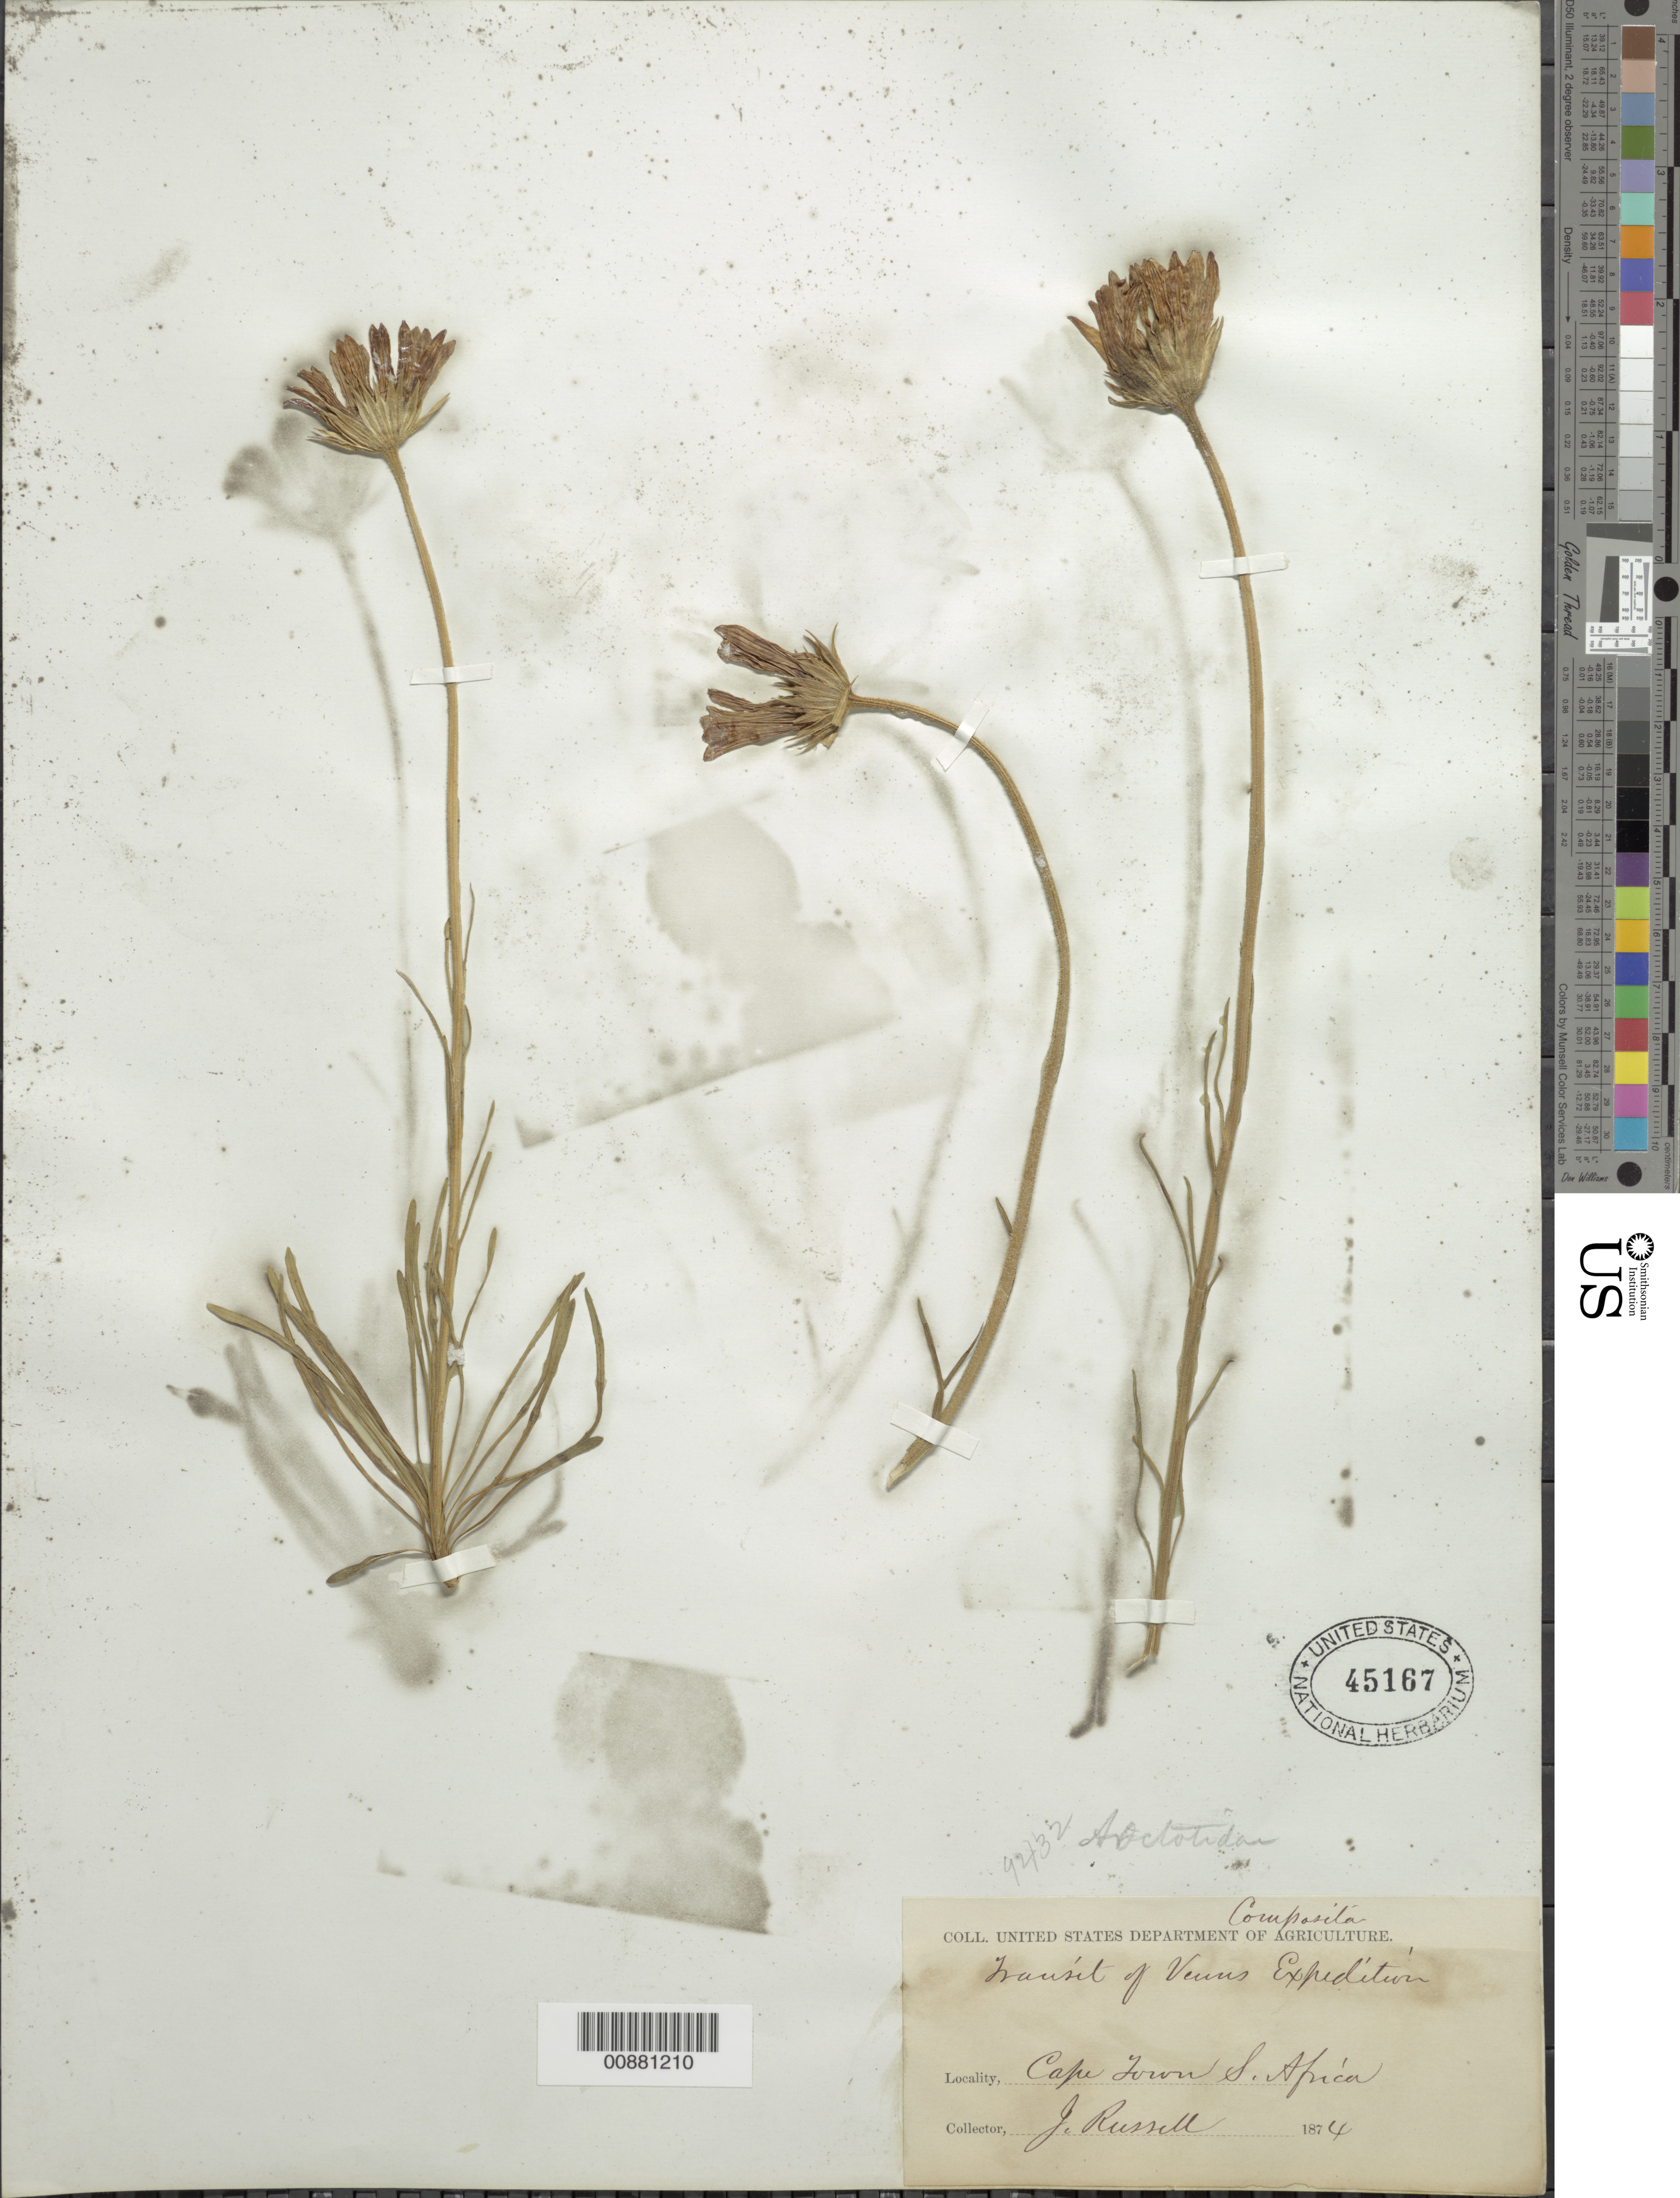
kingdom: Plantae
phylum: Tracheophyta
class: Magnoliopsida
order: Asterales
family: Asteraceae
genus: Arctotis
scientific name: Arctotis sp.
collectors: J. Russell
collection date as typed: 1874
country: South Africa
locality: Cape Town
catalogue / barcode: US 45167